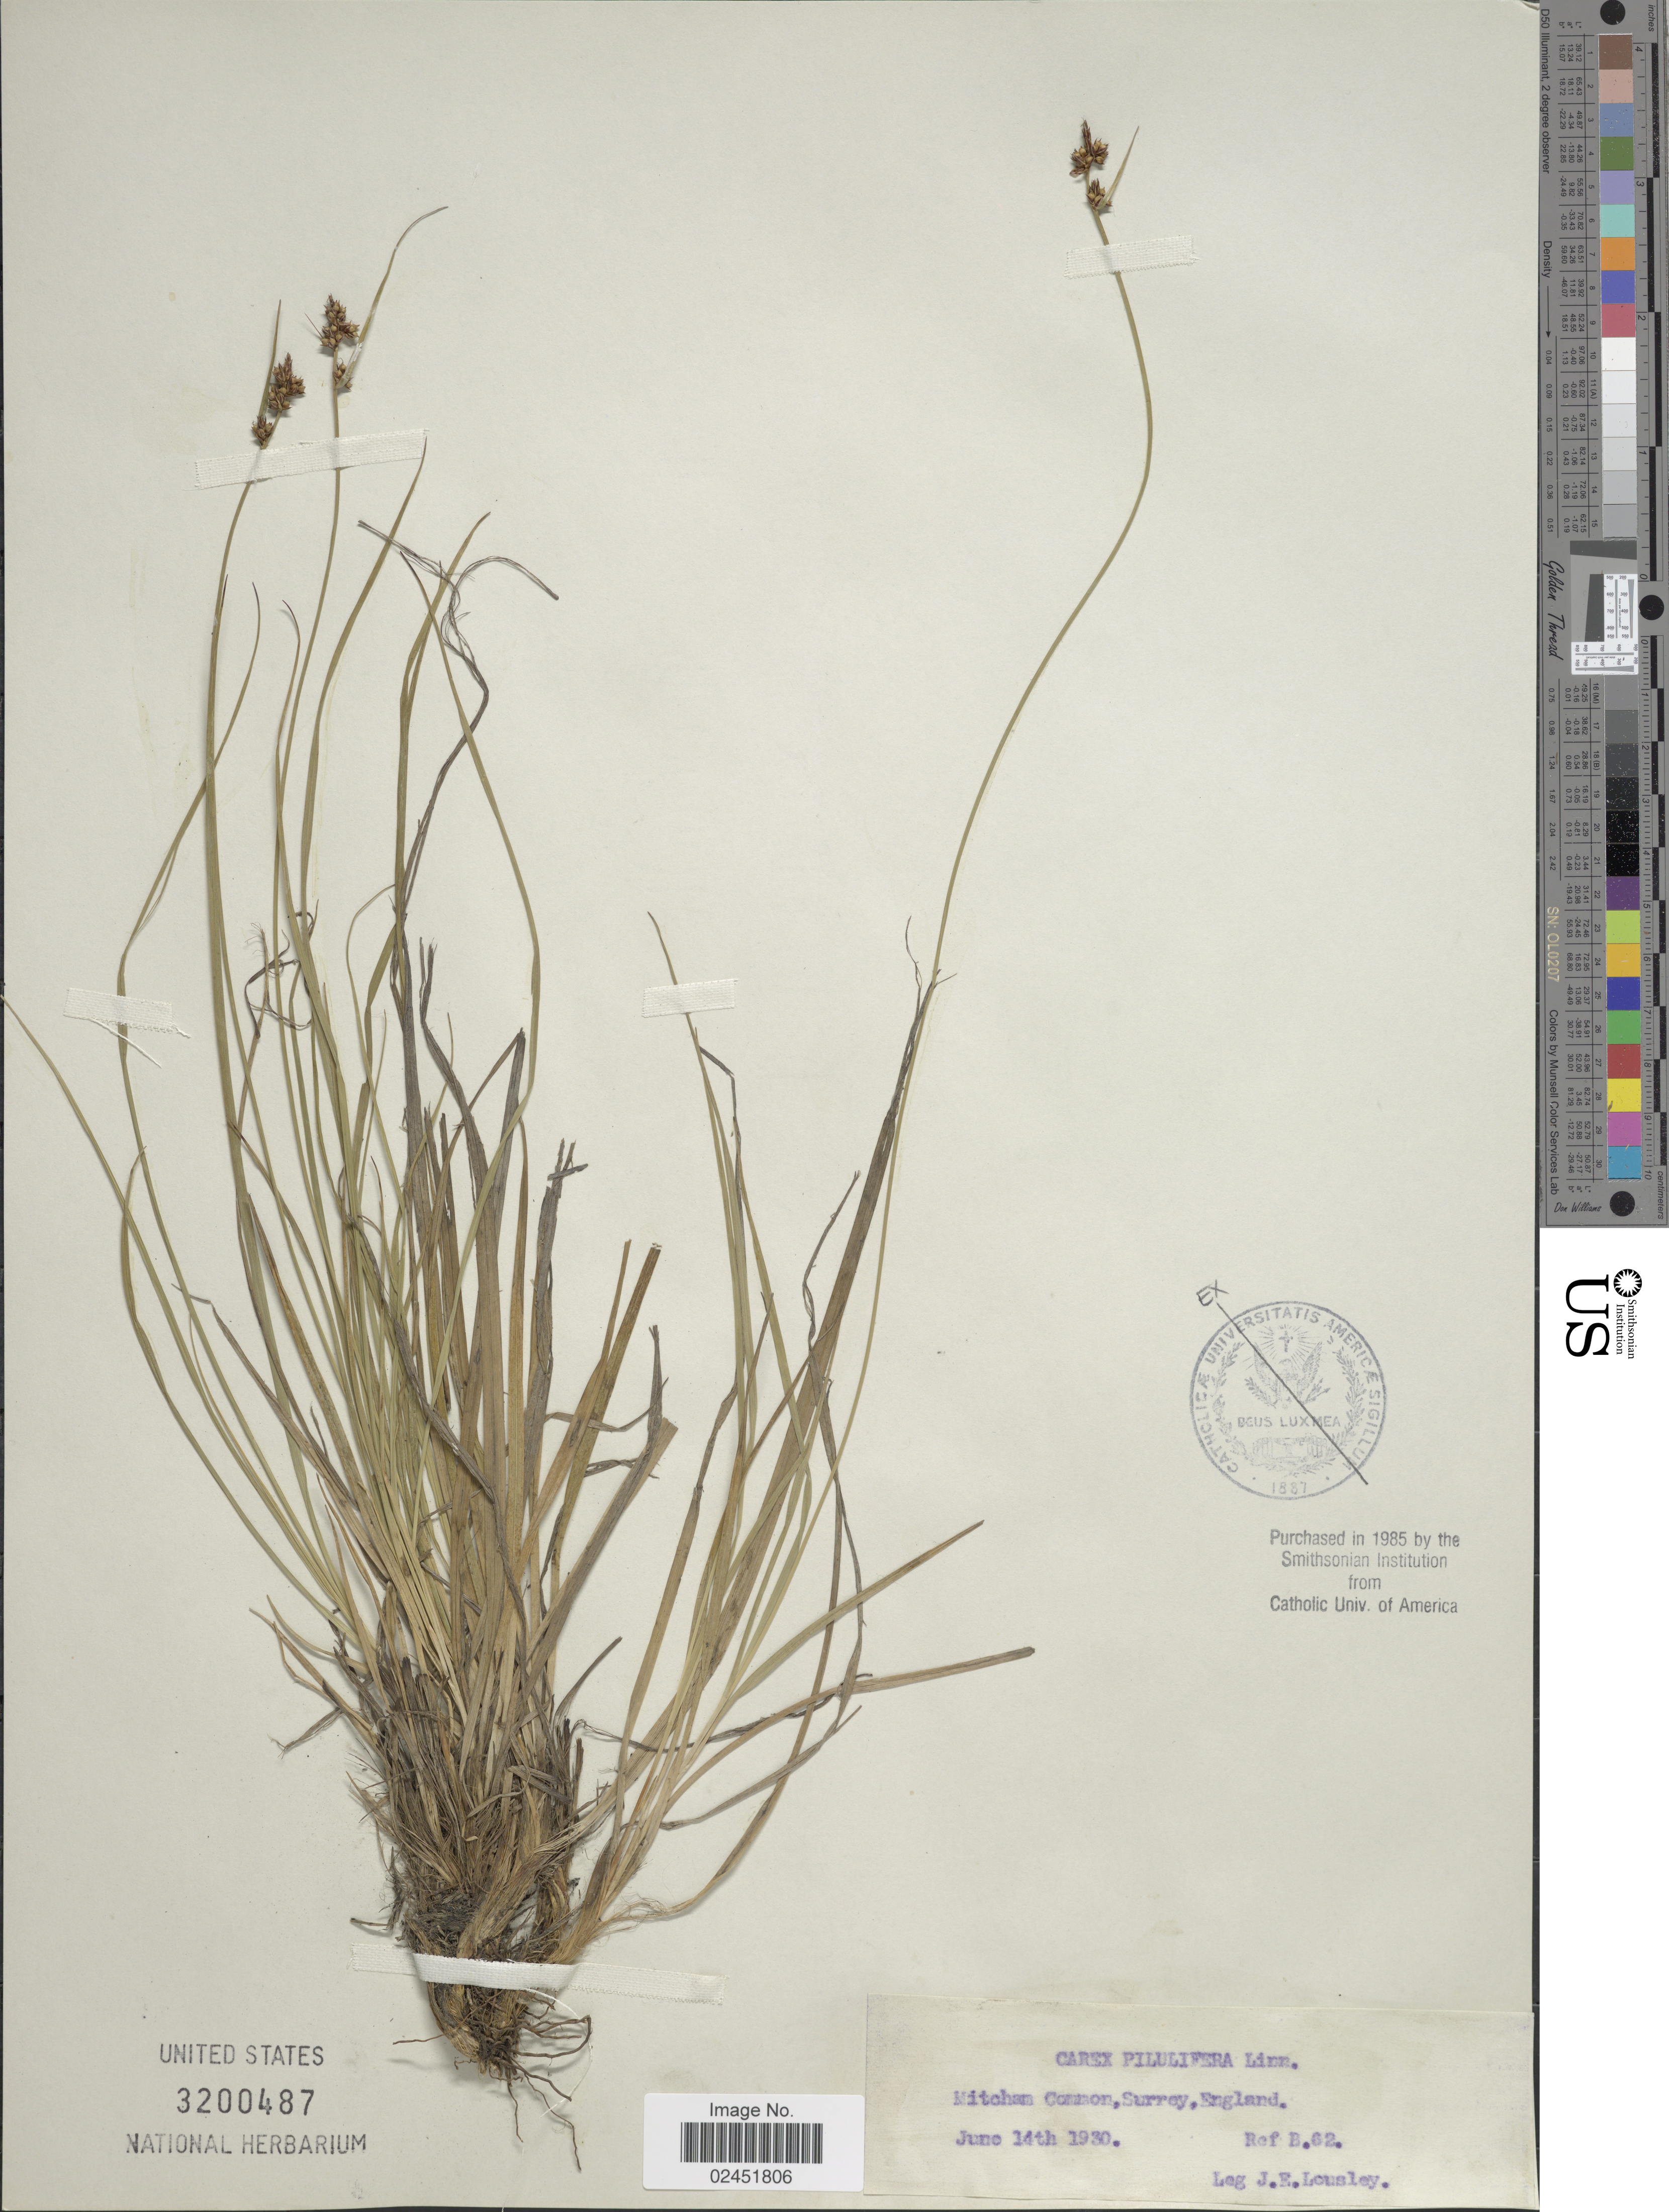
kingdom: Plantae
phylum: Tracheophyta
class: Liliopsida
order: Poales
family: Cyperaceae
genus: Carex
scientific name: Carex pilulifera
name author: L.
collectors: J. Lousley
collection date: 1930-06-14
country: United Kingdom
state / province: England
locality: Mitcham Common, Surrey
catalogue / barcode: US 3200487